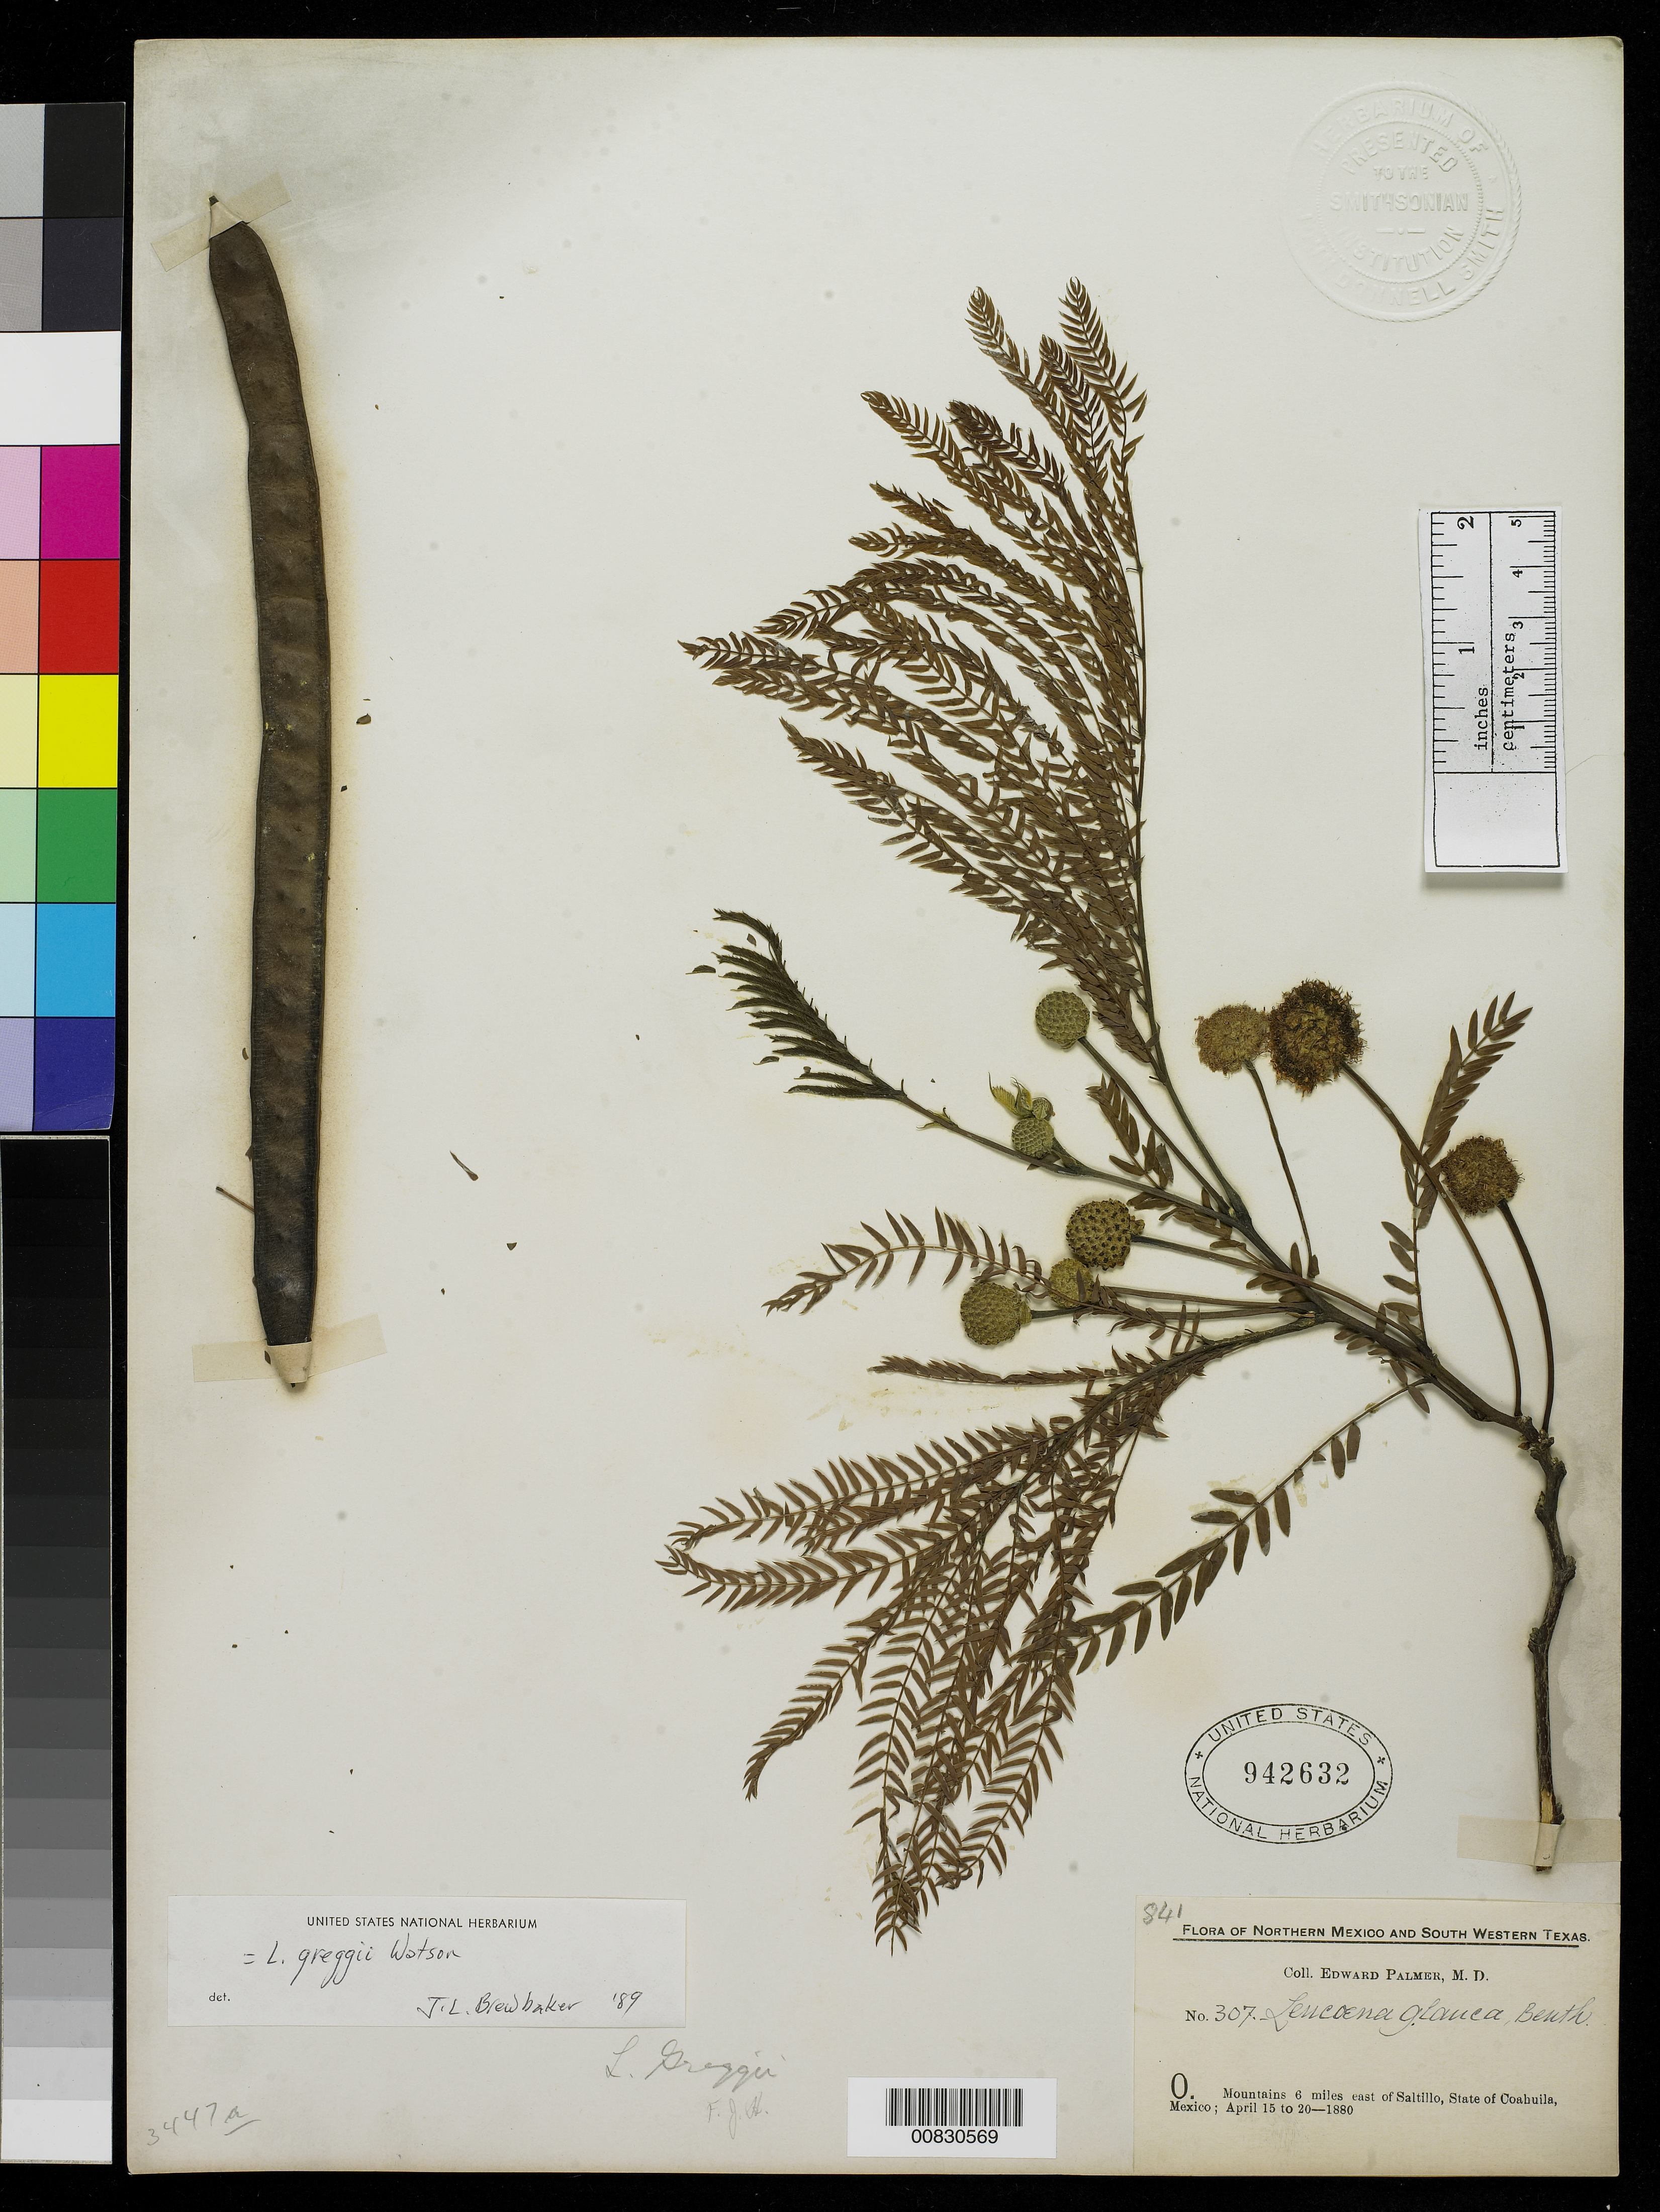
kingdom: Plantae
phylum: Tracheophyta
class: Magnoliopsida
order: Fabales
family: Fabaceae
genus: Leucaena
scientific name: Leucaena greggii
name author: S. Watson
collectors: E. Palmer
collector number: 307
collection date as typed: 15 Apr 1880 to 20 Apr 1880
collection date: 1880-04-15/1880-04-20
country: Mexico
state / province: Coahuila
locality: O. Mountains 6 miles east of Saltillo, Coahuila.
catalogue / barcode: US 942632